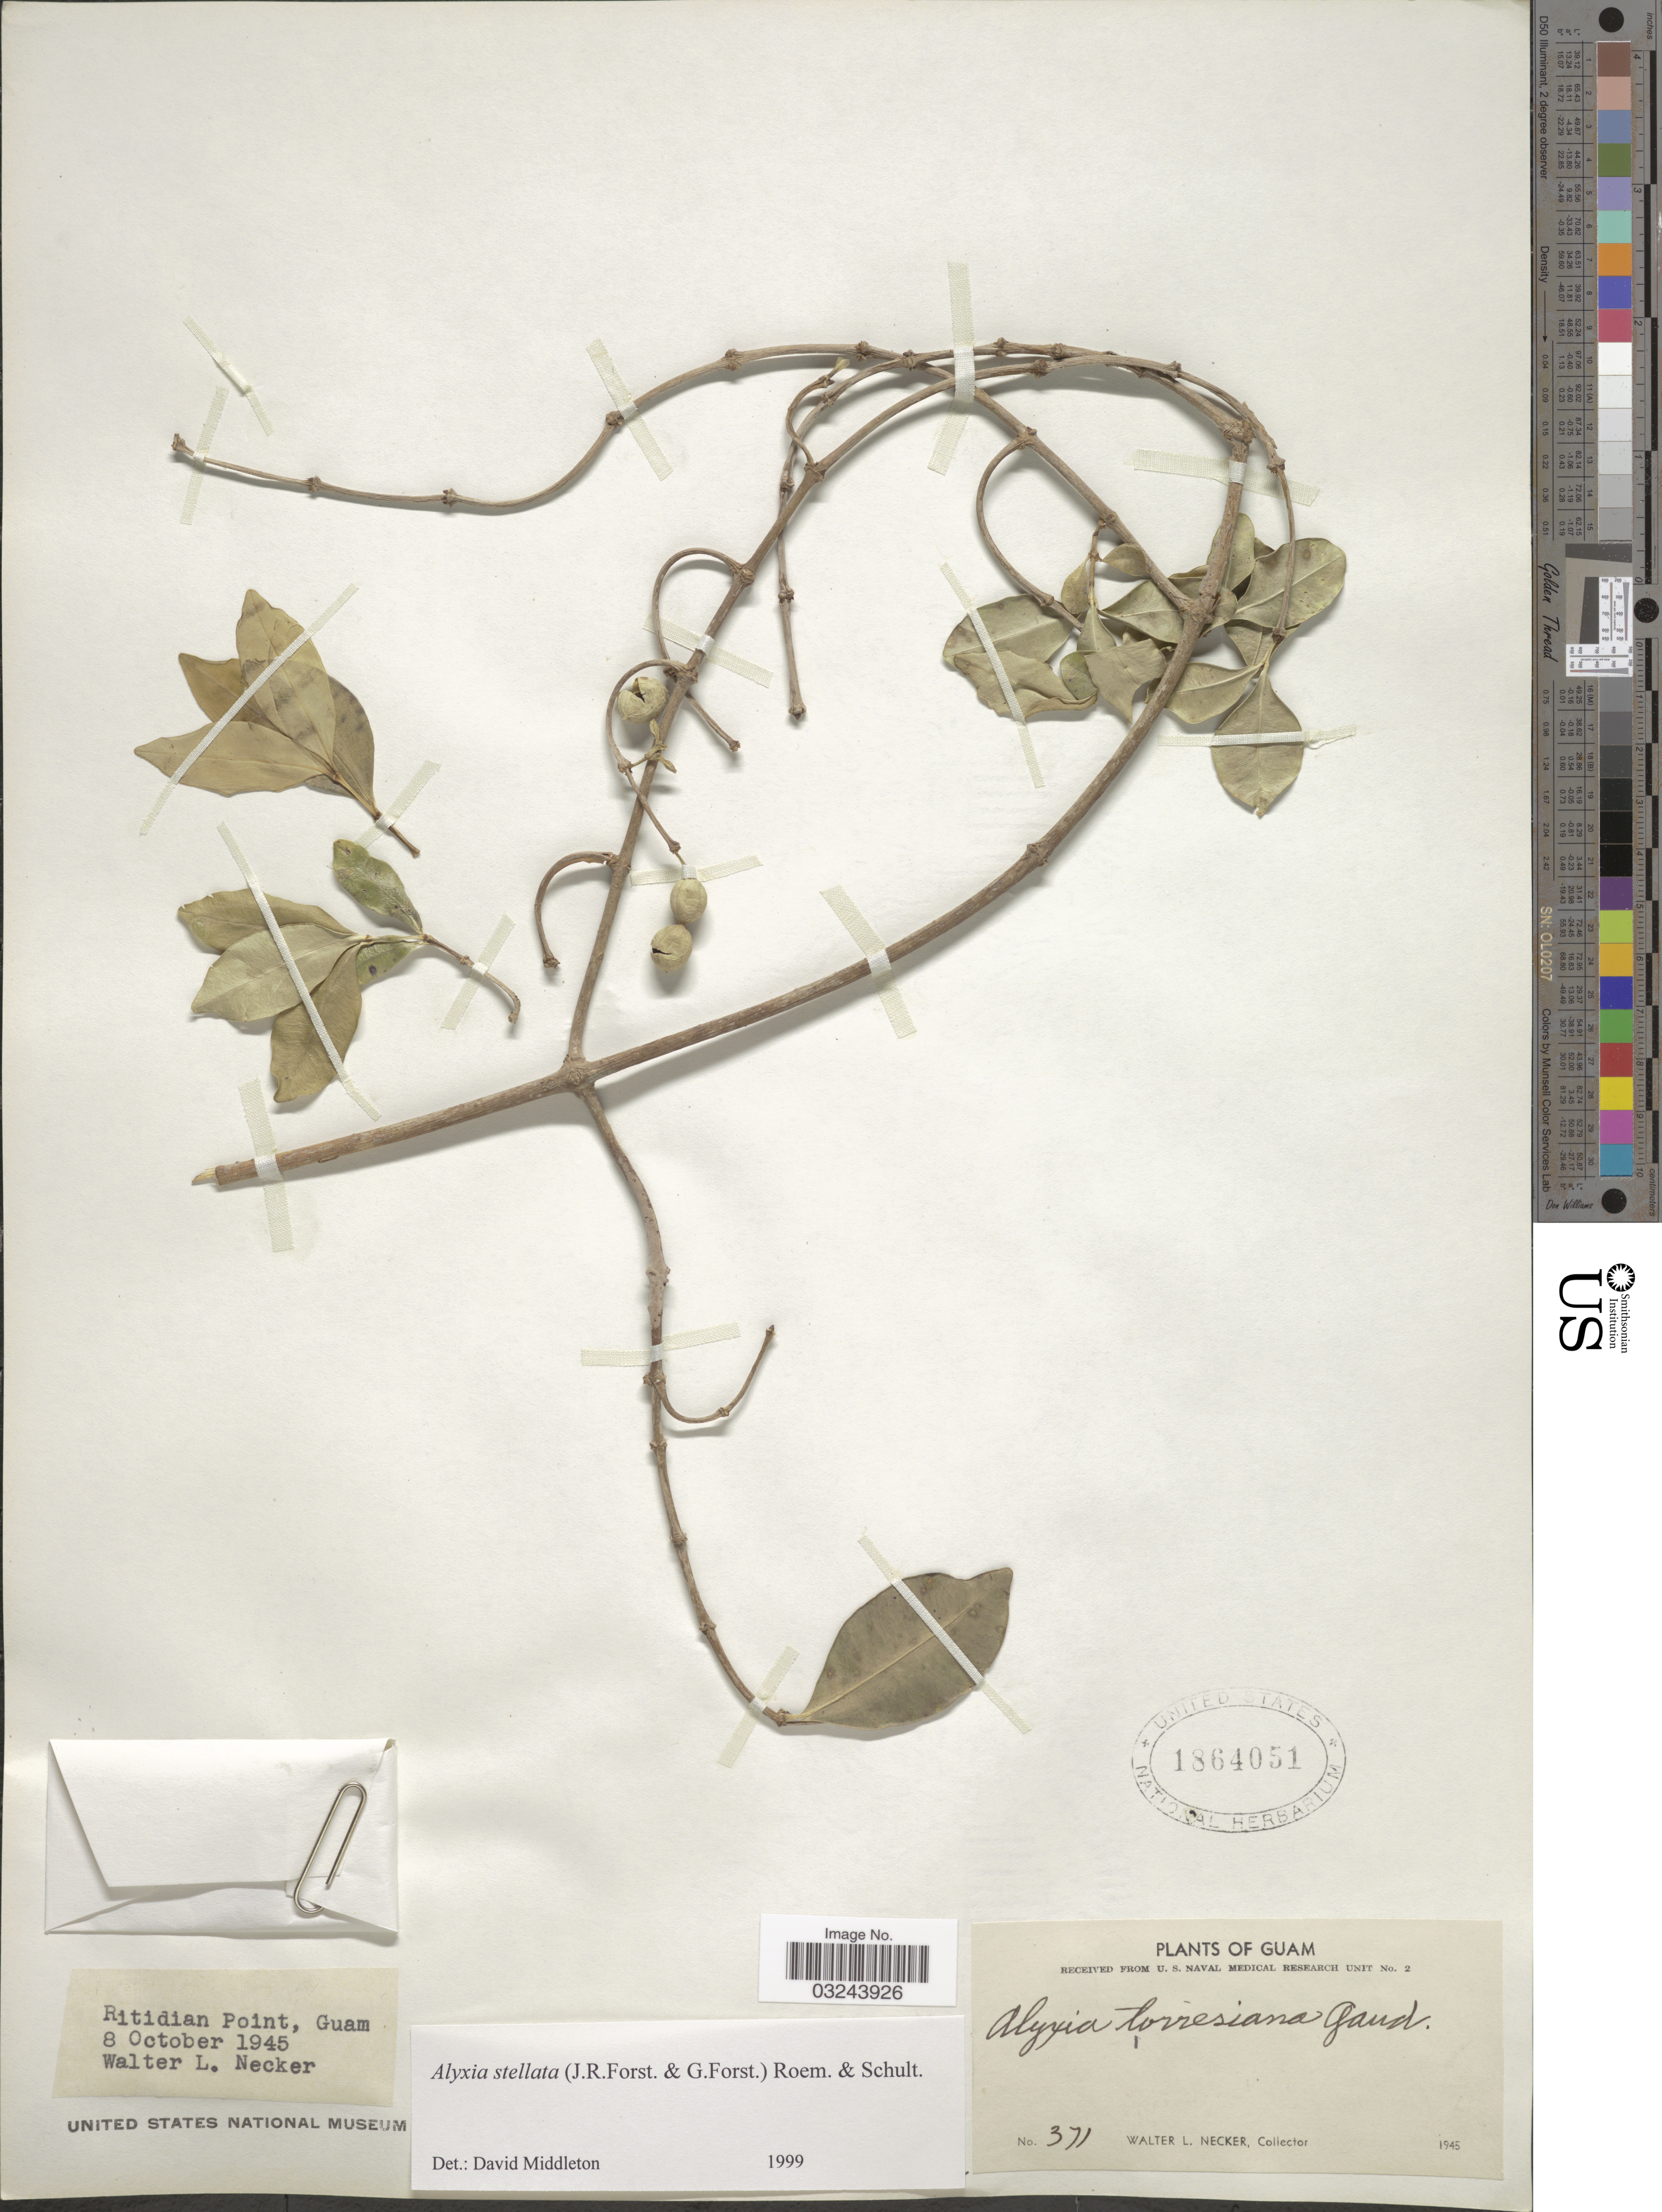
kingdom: Plantae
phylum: Tracheophyta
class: Magnoliopsida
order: Gentianales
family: Apocynaceae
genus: Alyxia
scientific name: Alyxia stellata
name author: (J.R. Forst. & G. Forst.) Roem. & Schult.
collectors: W. L. Necker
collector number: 371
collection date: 1945-10-08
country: Guam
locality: Ritidian Point.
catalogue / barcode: US 1864051